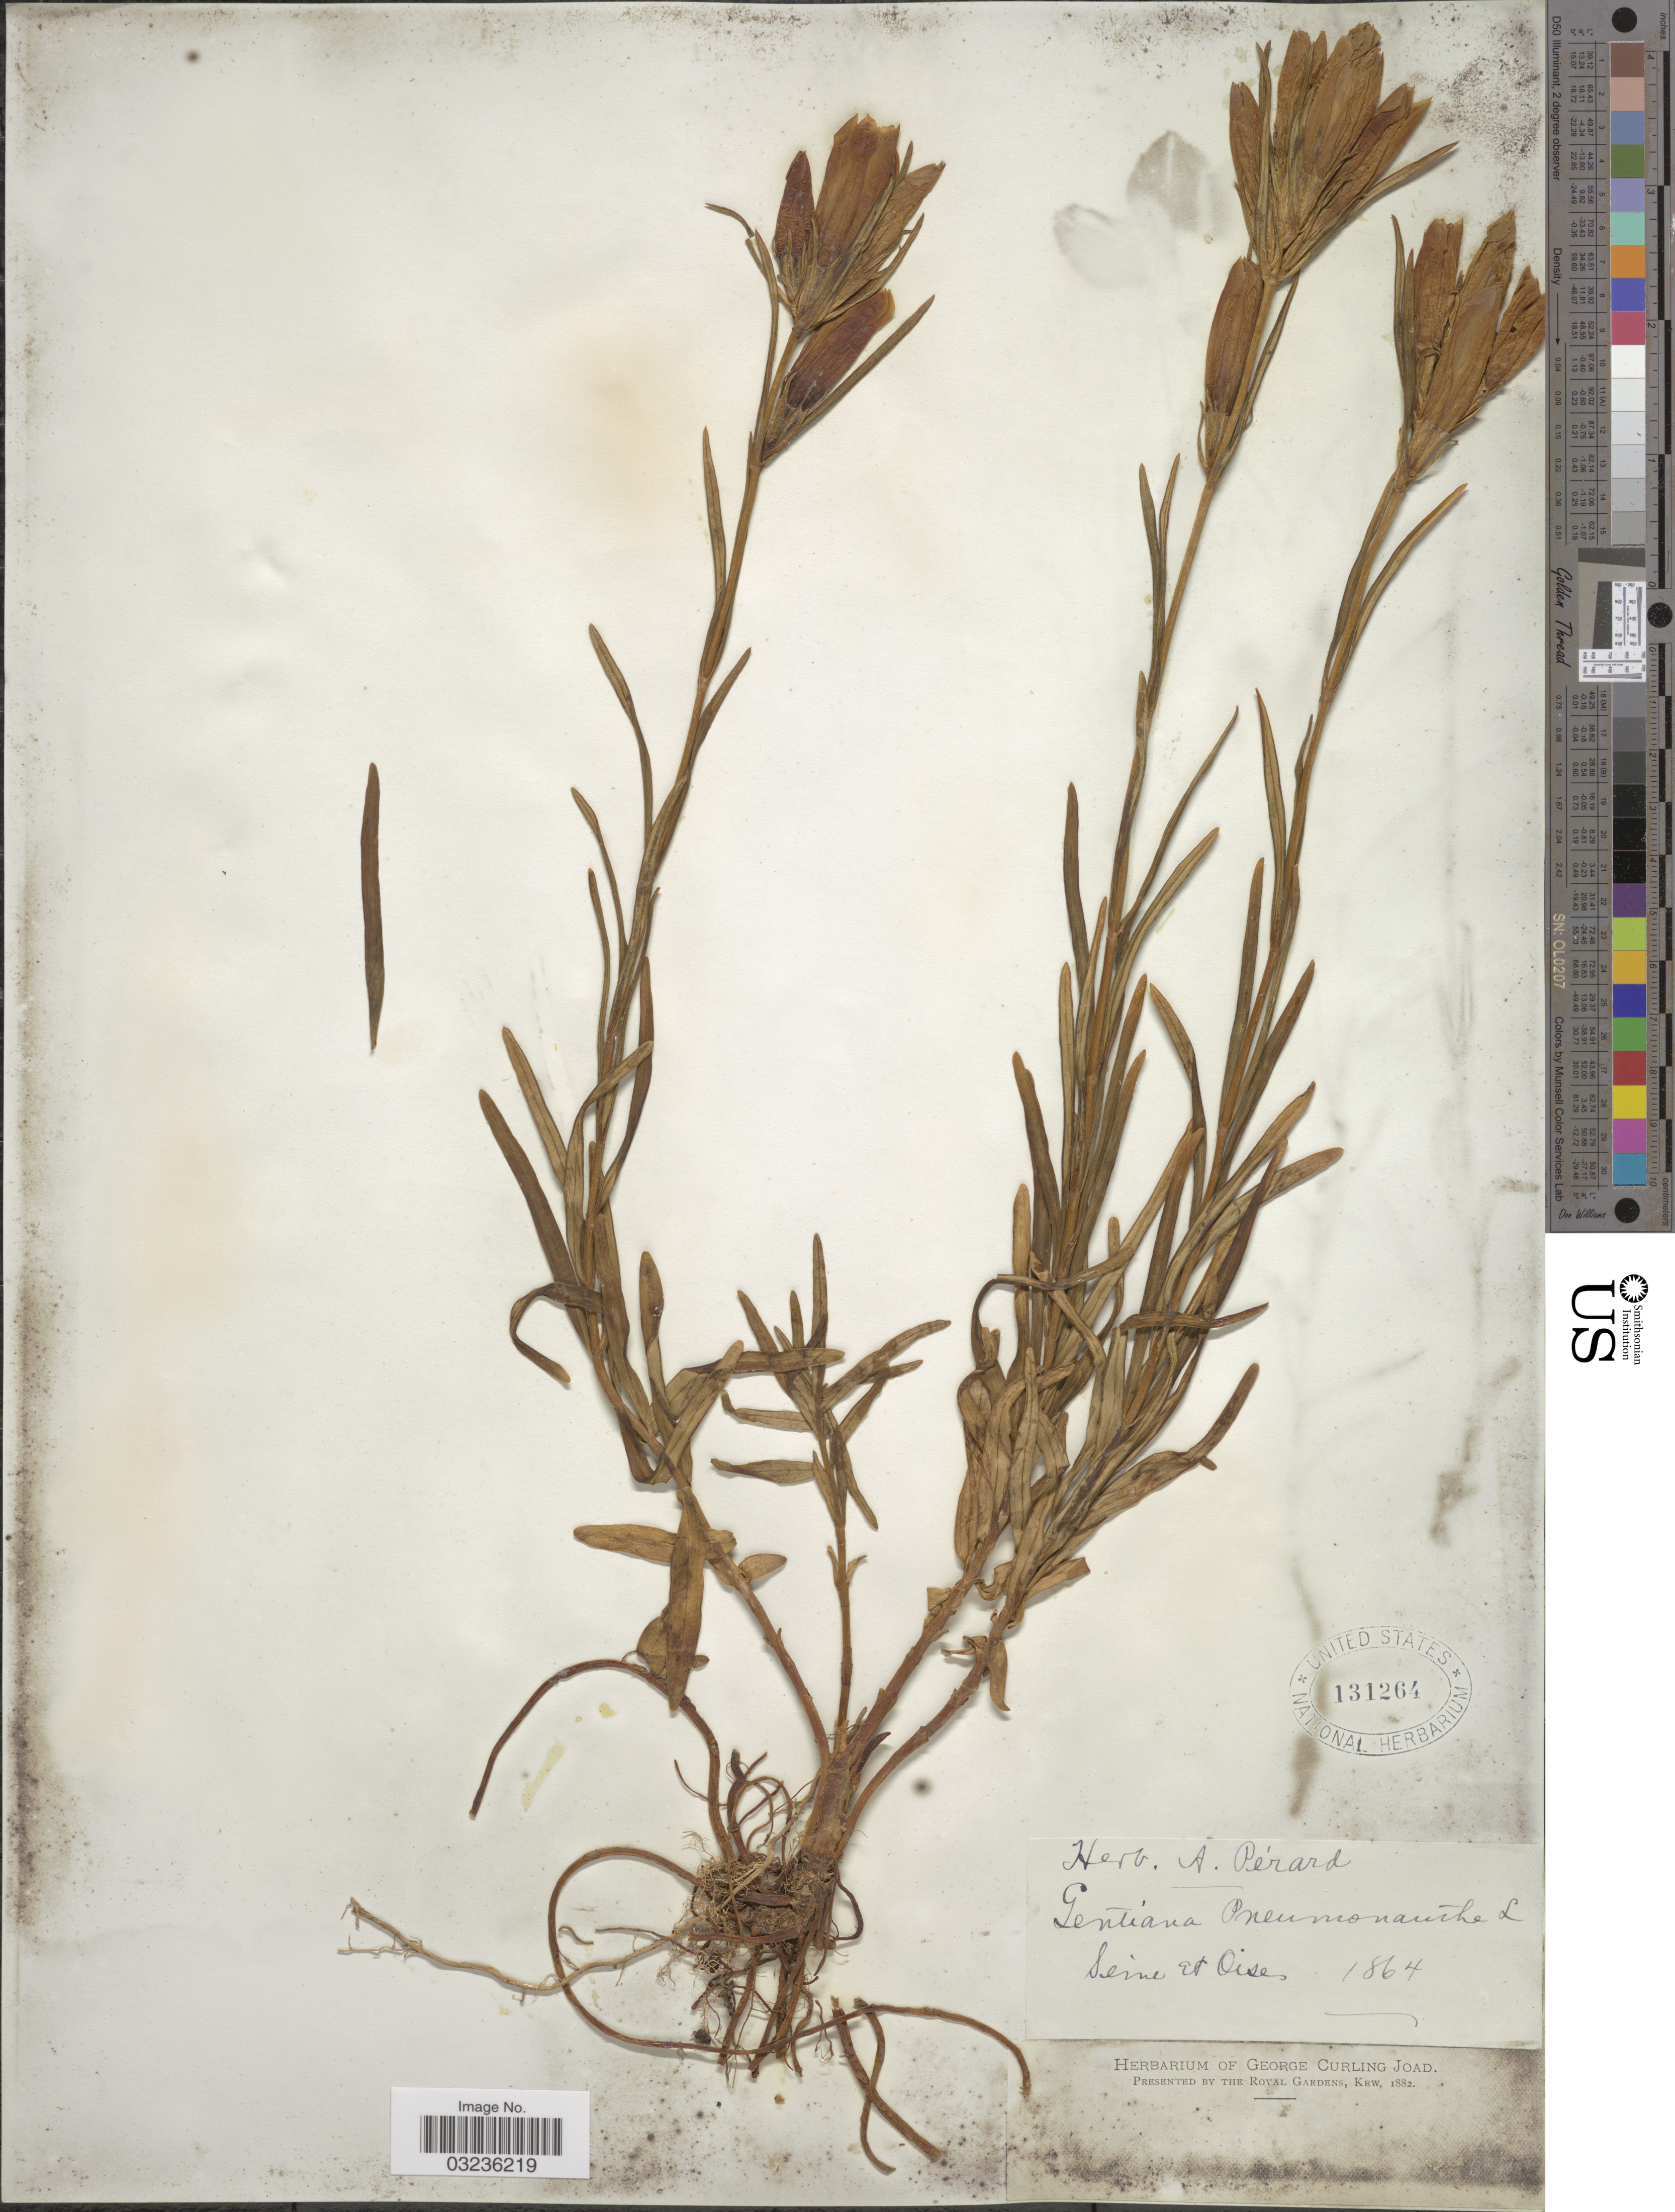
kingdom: Plantae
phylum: Tracheophyta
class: Magnoliopsida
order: Gentianales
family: Gentianaceae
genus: Gentiana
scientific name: Gentiana pneumonanthe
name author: L.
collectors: ex herb. A. Perard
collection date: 1864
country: France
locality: Seine et Oise.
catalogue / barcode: US 131264